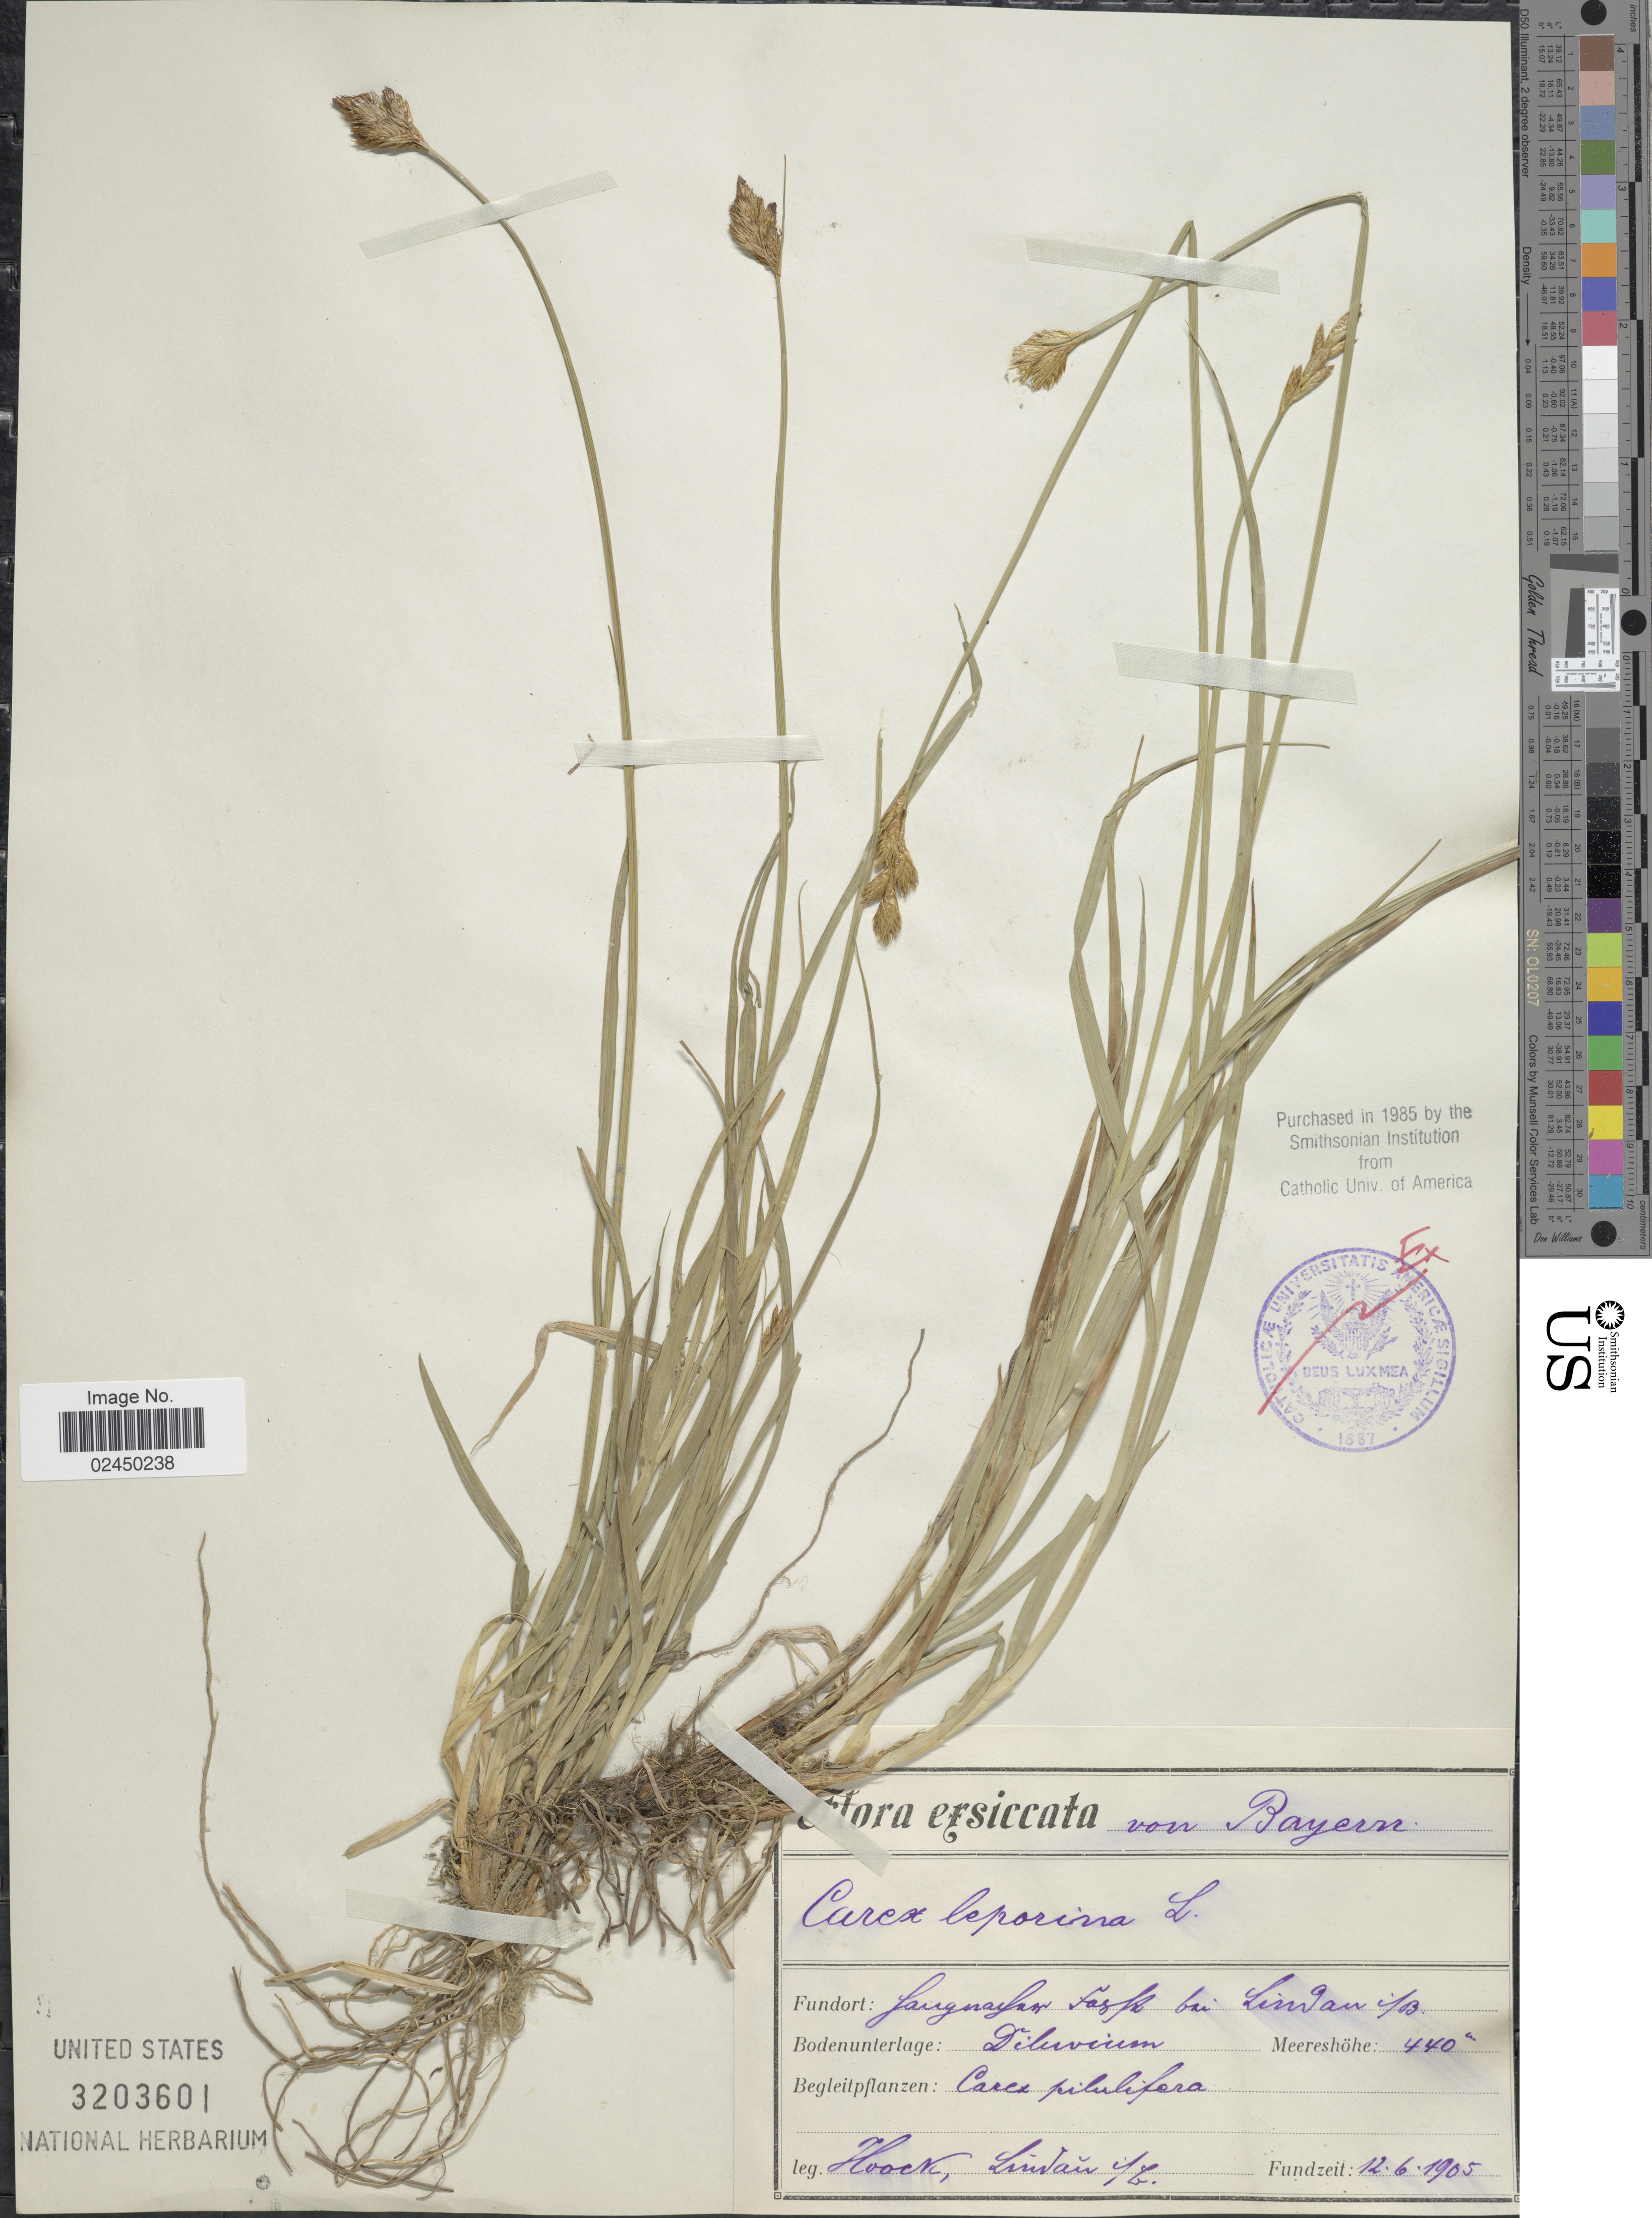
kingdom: Plantae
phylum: Tracheophyta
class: Liliopsida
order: Poales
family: Cyperaceae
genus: Carex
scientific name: Carex leporina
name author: L.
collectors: -. Hoock & Lindan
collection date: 1905-06-12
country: Germany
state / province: Bayern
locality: Sangnayar fasht bei Lindan Diluvium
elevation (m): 440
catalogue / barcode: US 3203601